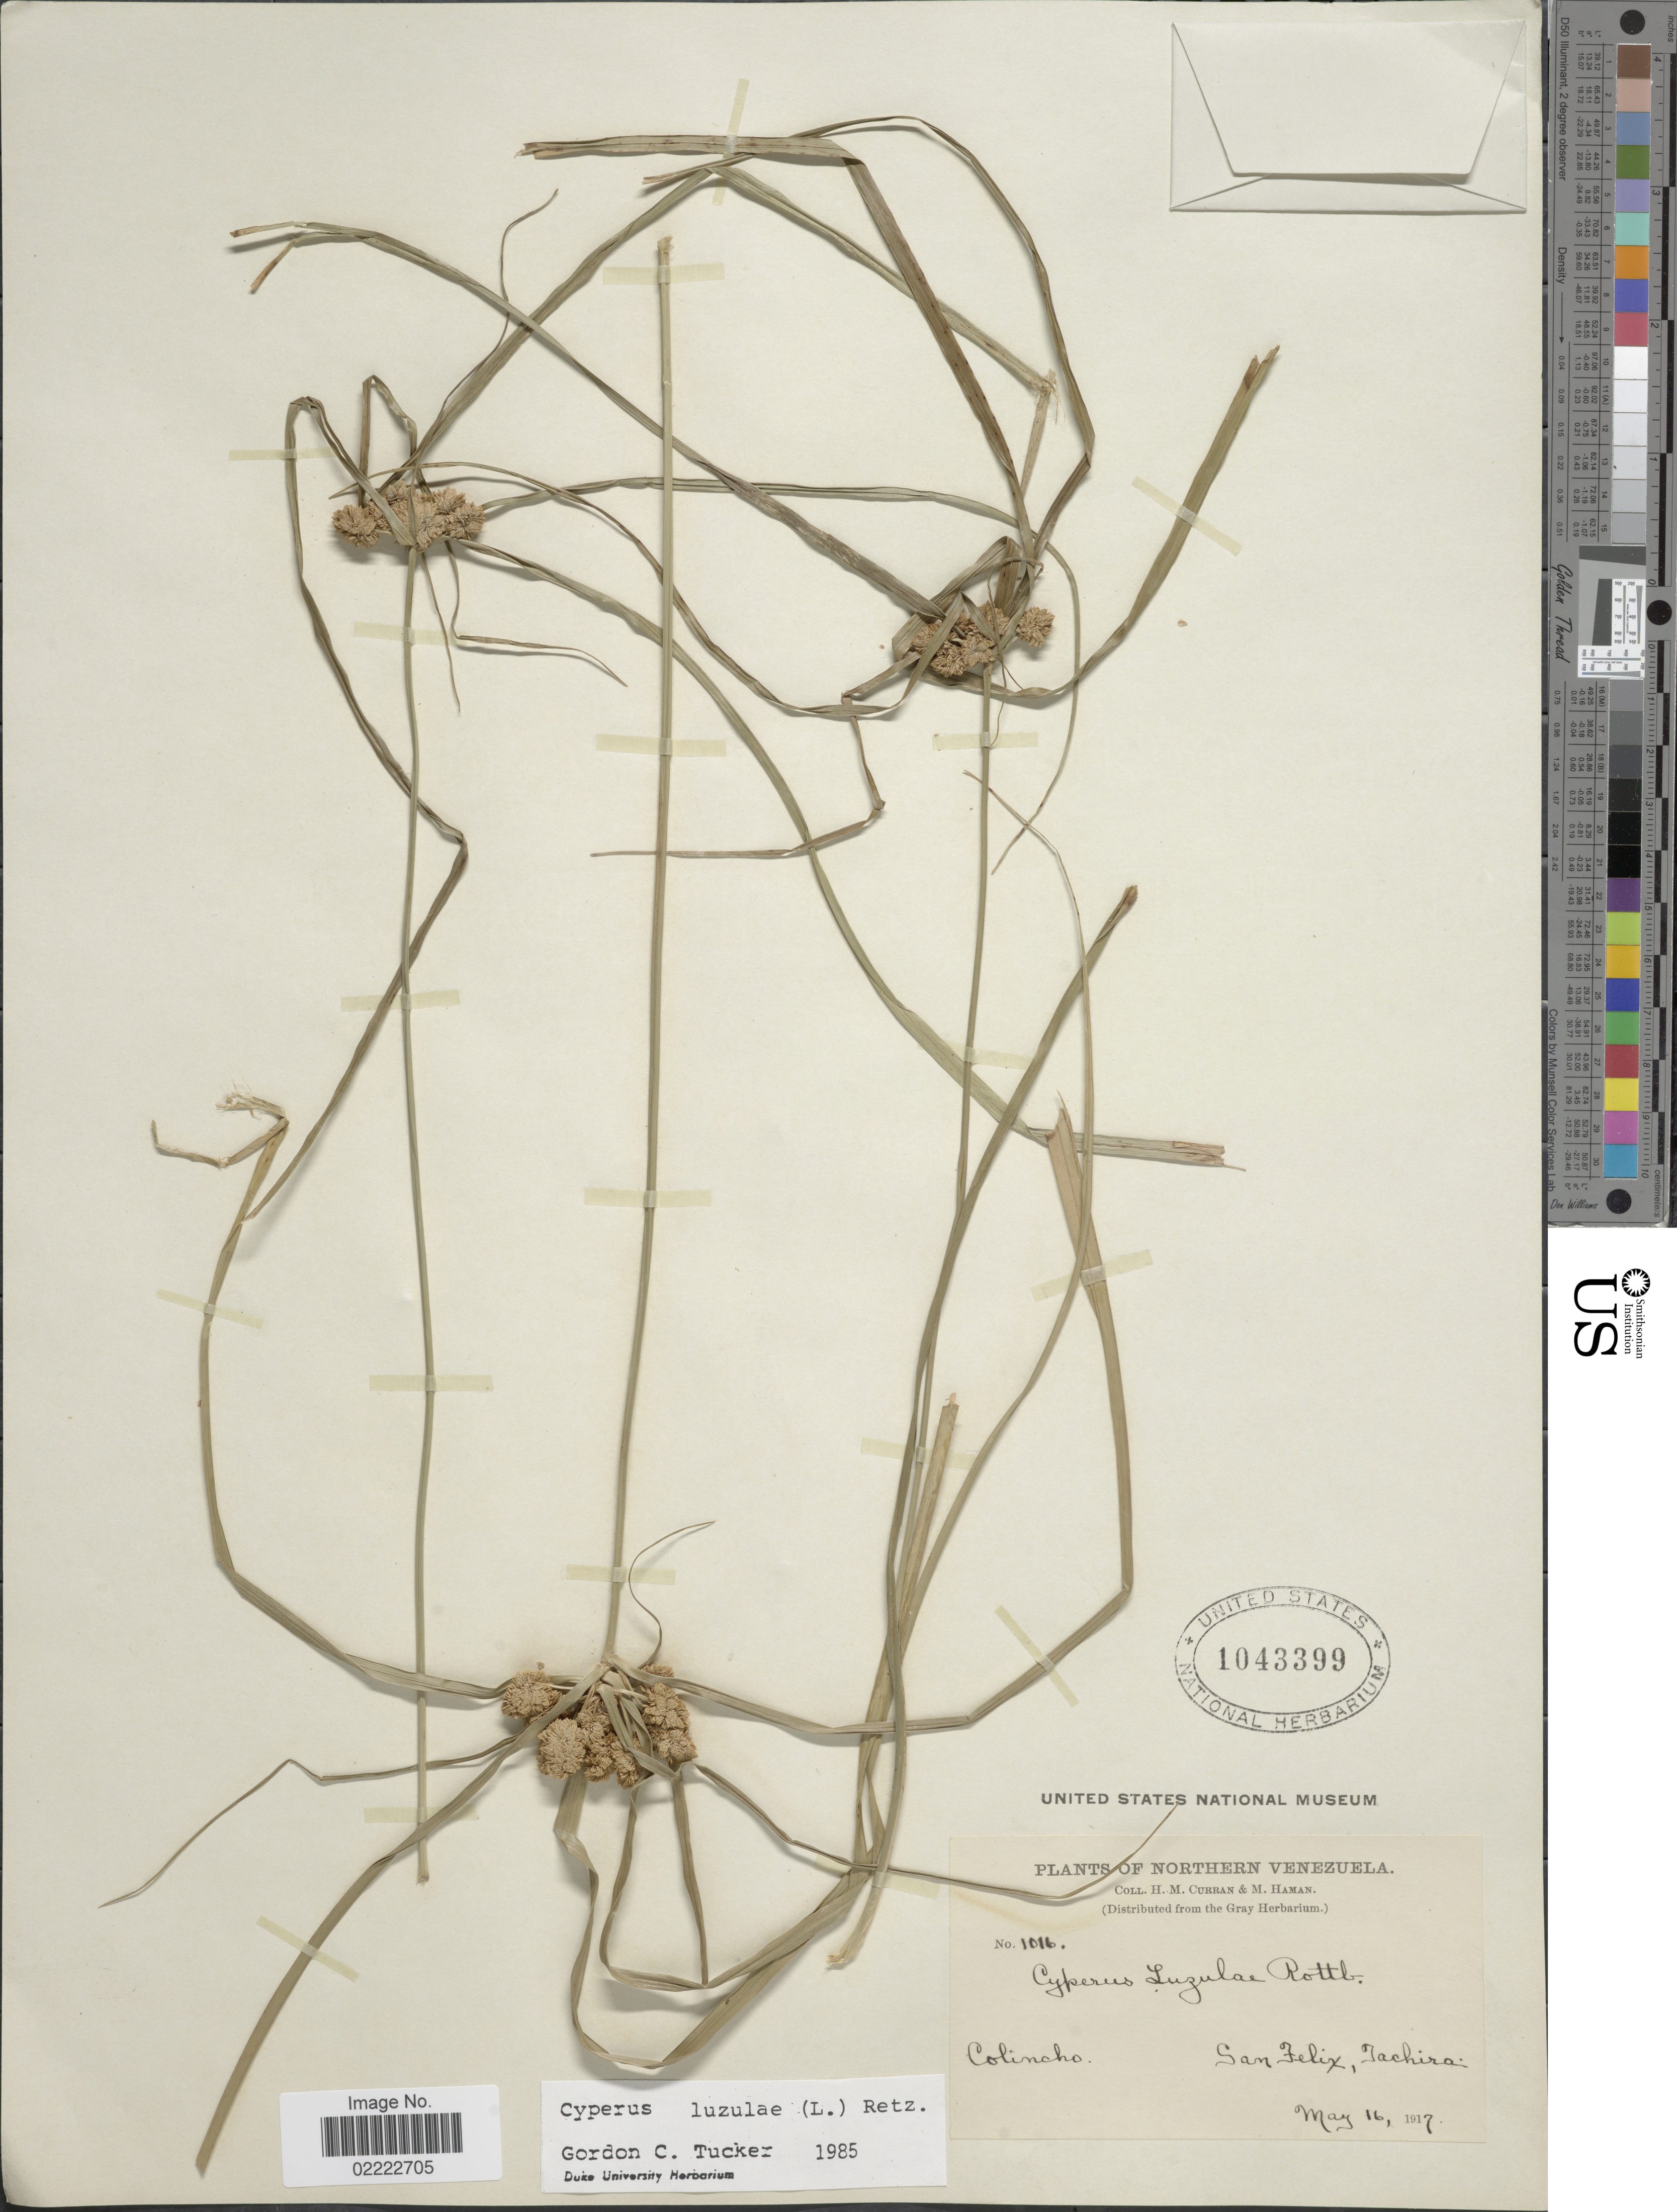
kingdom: Plantae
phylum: Tracheophyta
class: Liliopsida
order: Poales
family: Cyperaceae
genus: Cyperus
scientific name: Cyperus luzulae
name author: (L.) Rottb. ex Retz.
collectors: H. M. Curran & M. Haman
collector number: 1016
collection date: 1917-05-16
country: Venezuela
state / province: Tachira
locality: Northern Venezuela, Colincho, San Felix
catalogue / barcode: US 1043399